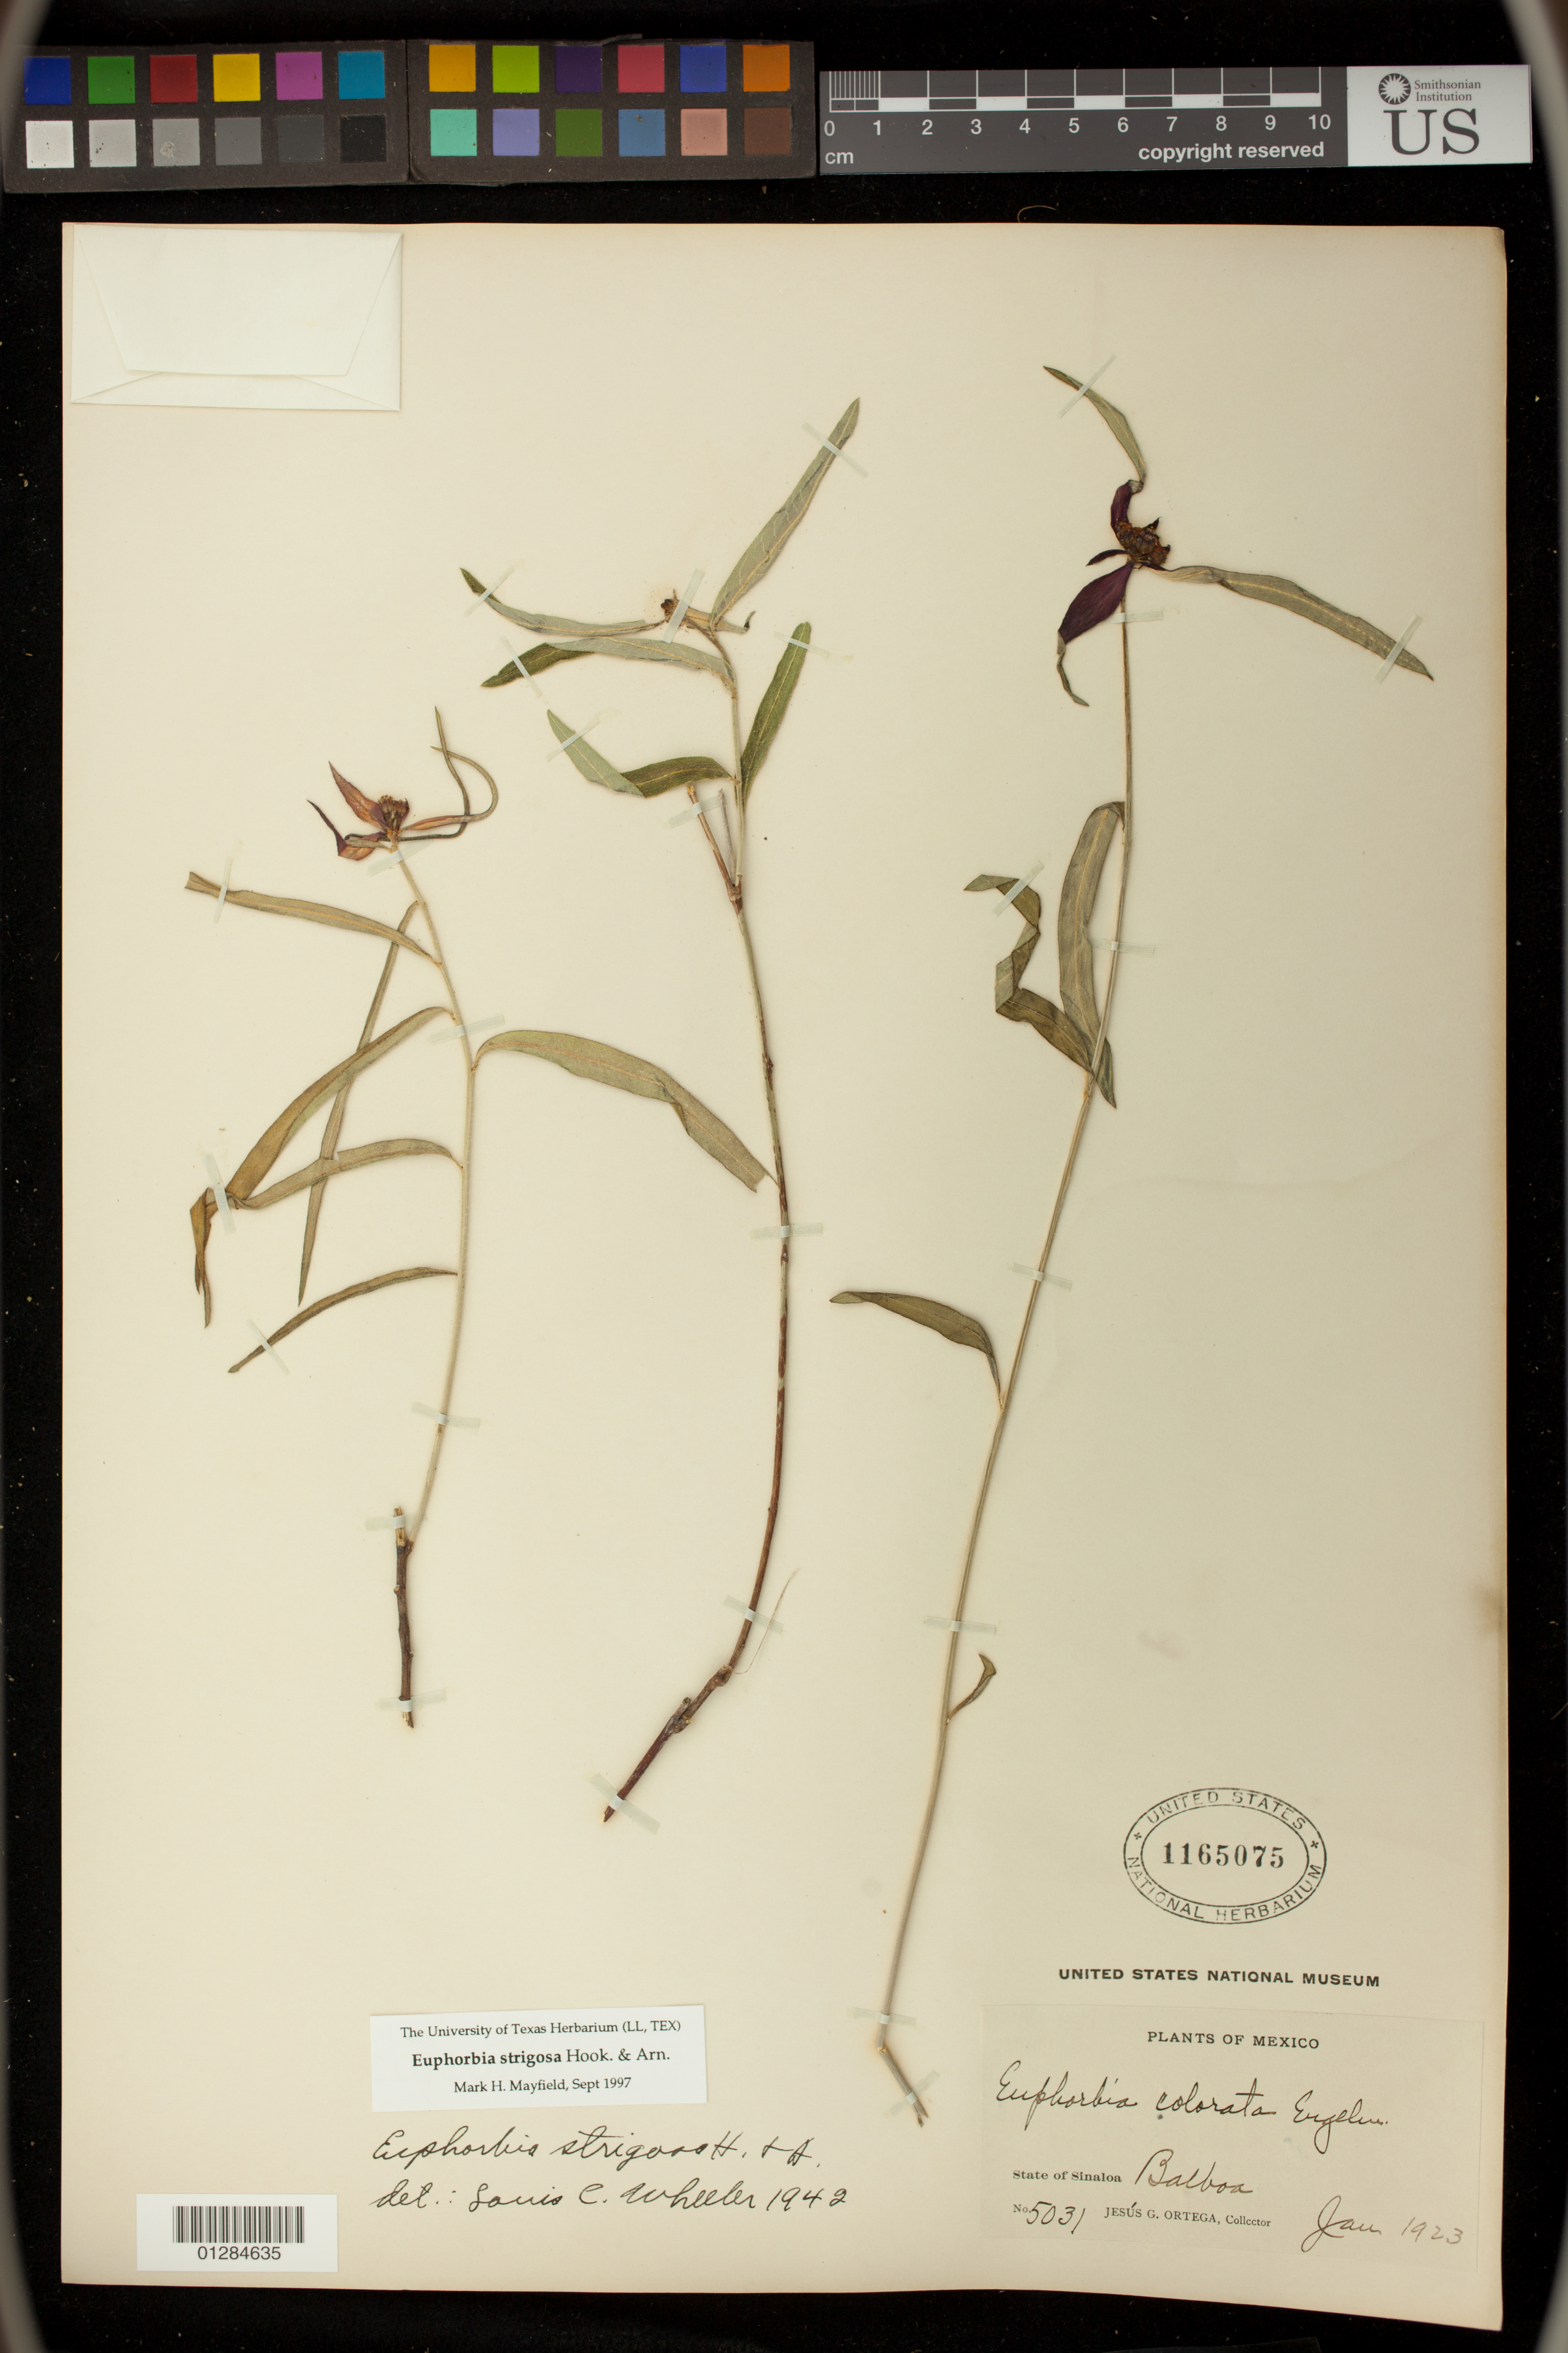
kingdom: Plantae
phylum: Tracheophyta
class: Magnoliopsida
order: Malpighiales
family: Euphorbiaceae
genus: Euphorbia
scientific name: Euphorbia strigosa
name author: Hook. & Arn.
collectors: J. Ortega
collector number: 5031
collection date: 1923-01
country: Mexico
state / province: Sinaloa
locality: Balboa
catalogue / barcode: US 1165075